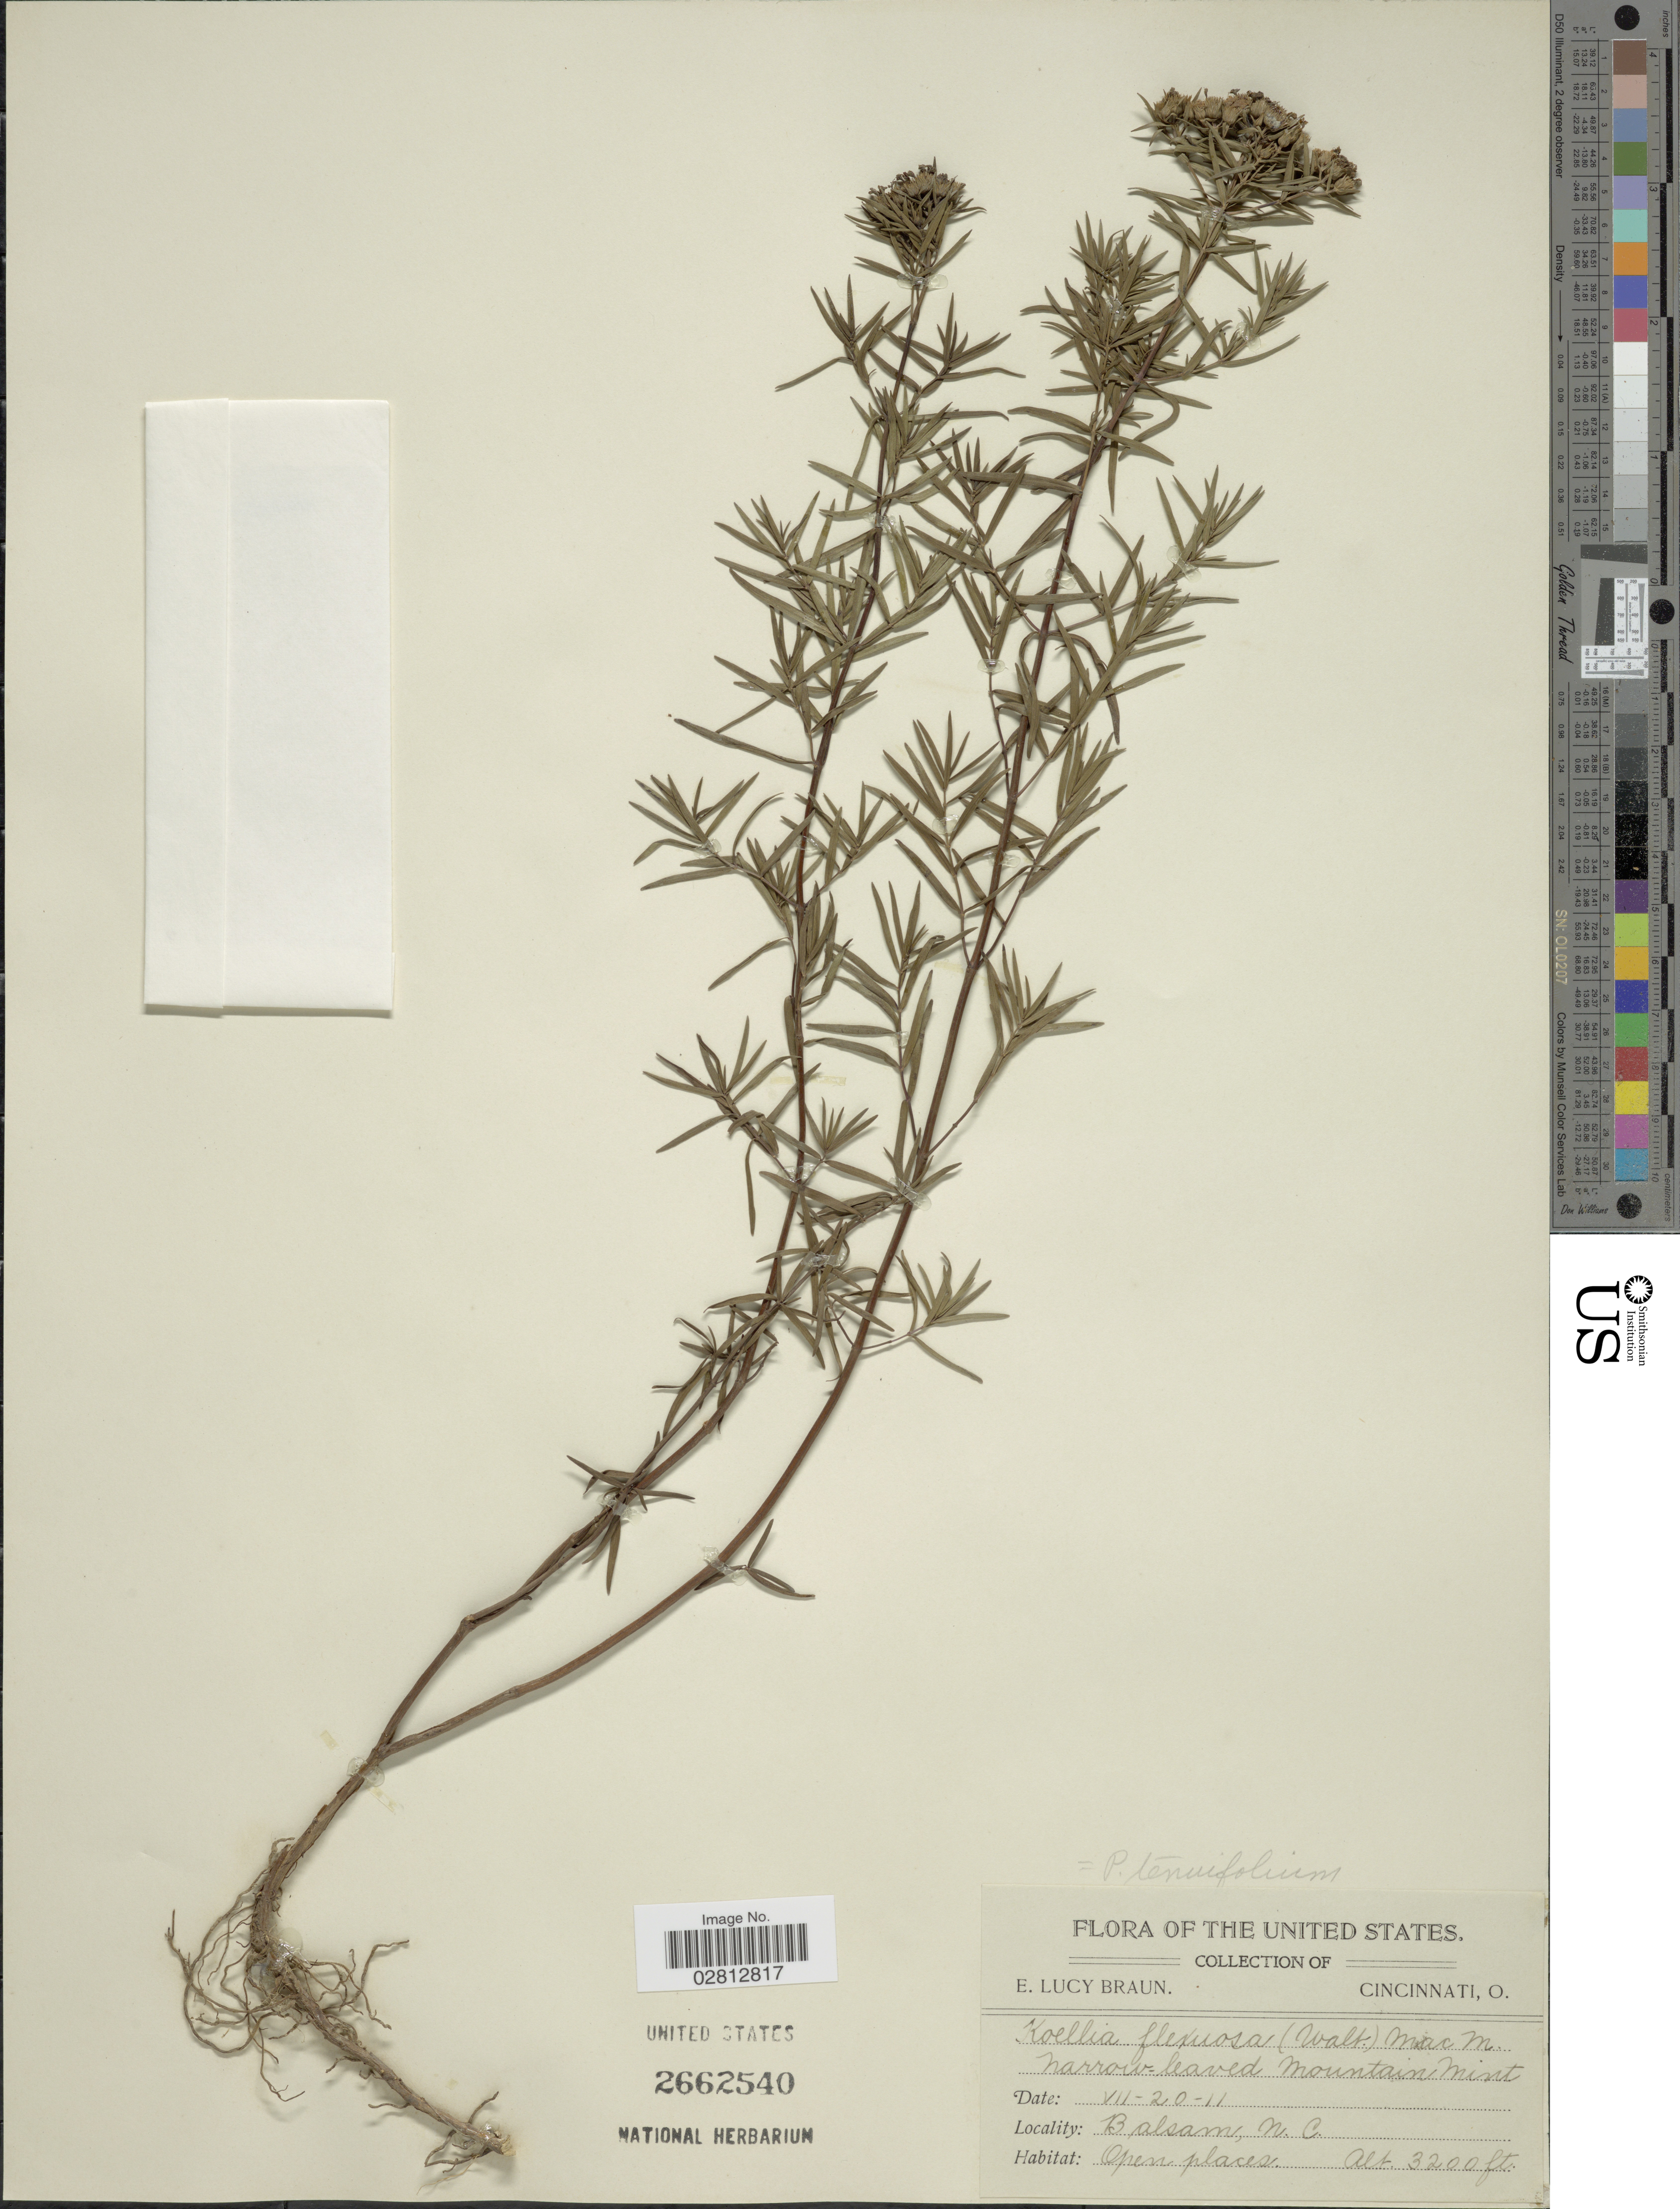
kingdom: Plantae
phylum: Tracheophyta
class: Magnoliopsida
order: Lamiales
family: Lamiaceae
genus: Pycnanthemum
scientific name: Pycnanthemum tenuifolium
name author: Schrad.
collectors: E. L. Braun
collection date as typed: Transcribed d/m/y: 20/7/11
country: United States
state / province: North Carolina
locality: Balsam.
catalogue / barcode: US 2662540